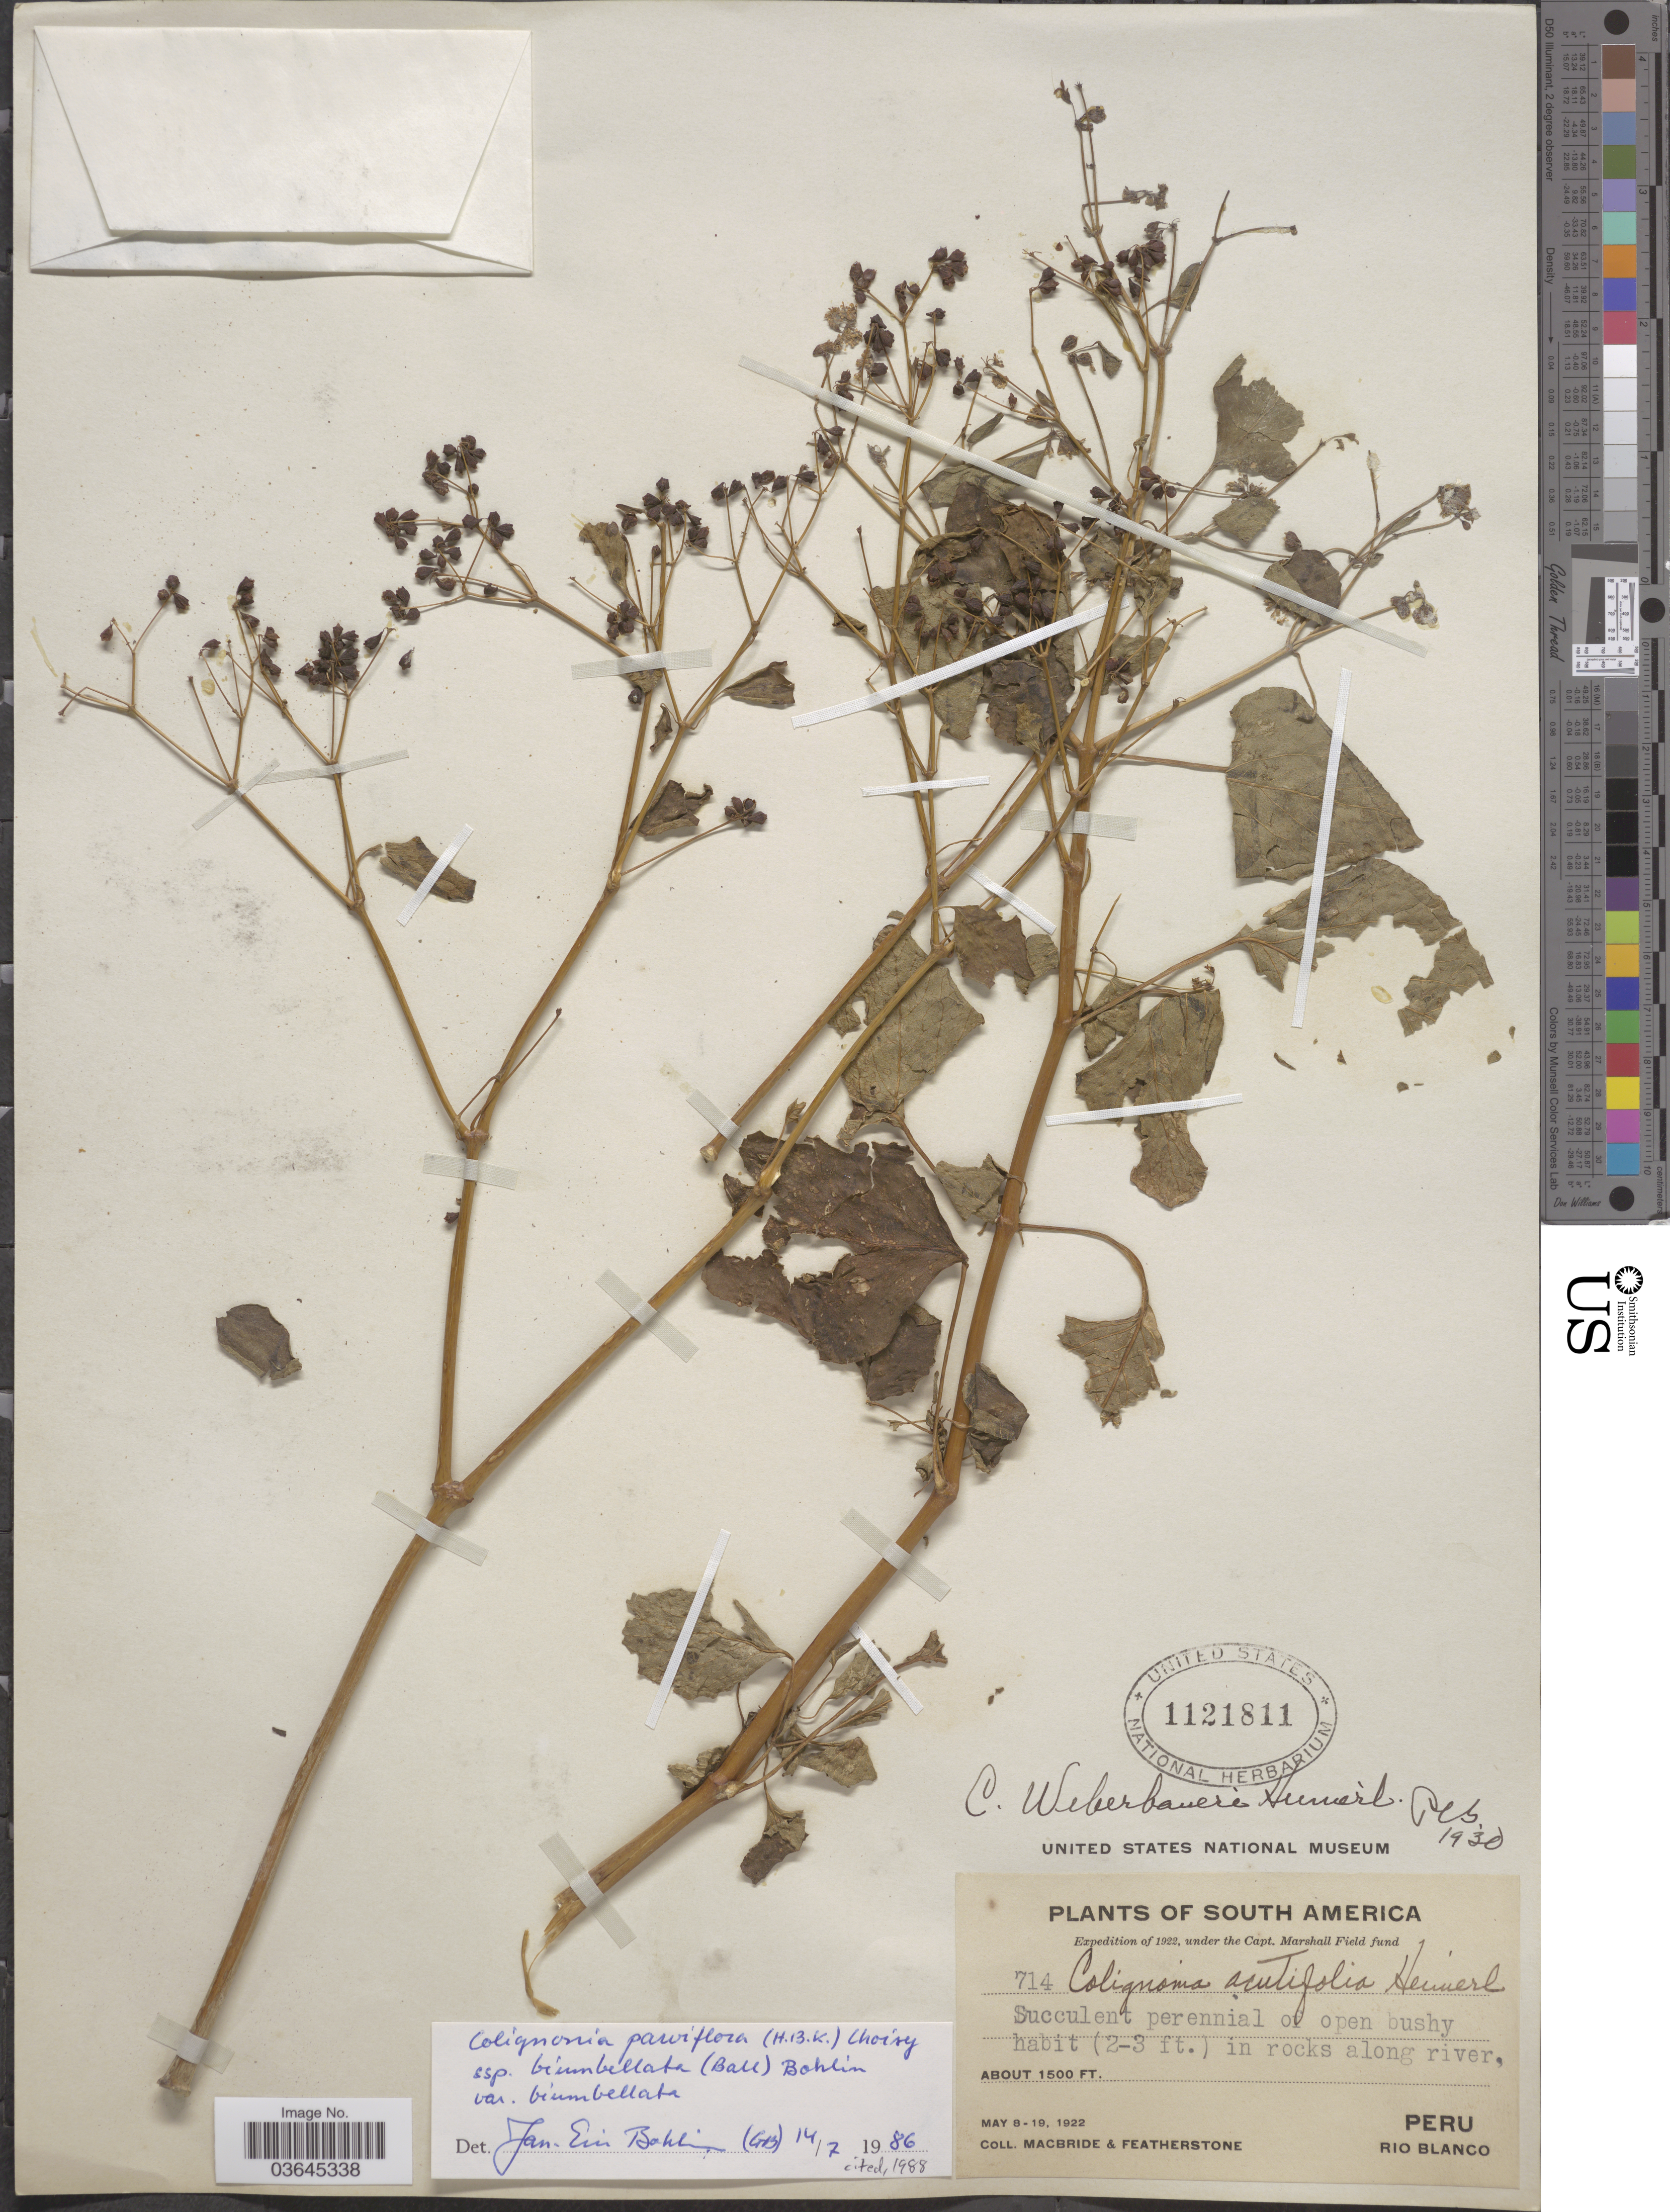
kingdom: Plantae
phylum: Tracheophyta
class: Magnoliopsida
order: Caryophyllales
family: Nyctaginaceae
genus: Colignonia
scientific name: Colignonia parviflora subsp. biumbellata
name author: (Ball) J.E. Bohlin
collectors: Macbride, -- & -. Featherstone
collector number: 714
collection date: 1922-05-08/1922-05-19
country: Peru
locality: Rio Blanco.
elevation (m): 457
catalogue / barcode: US 1121811